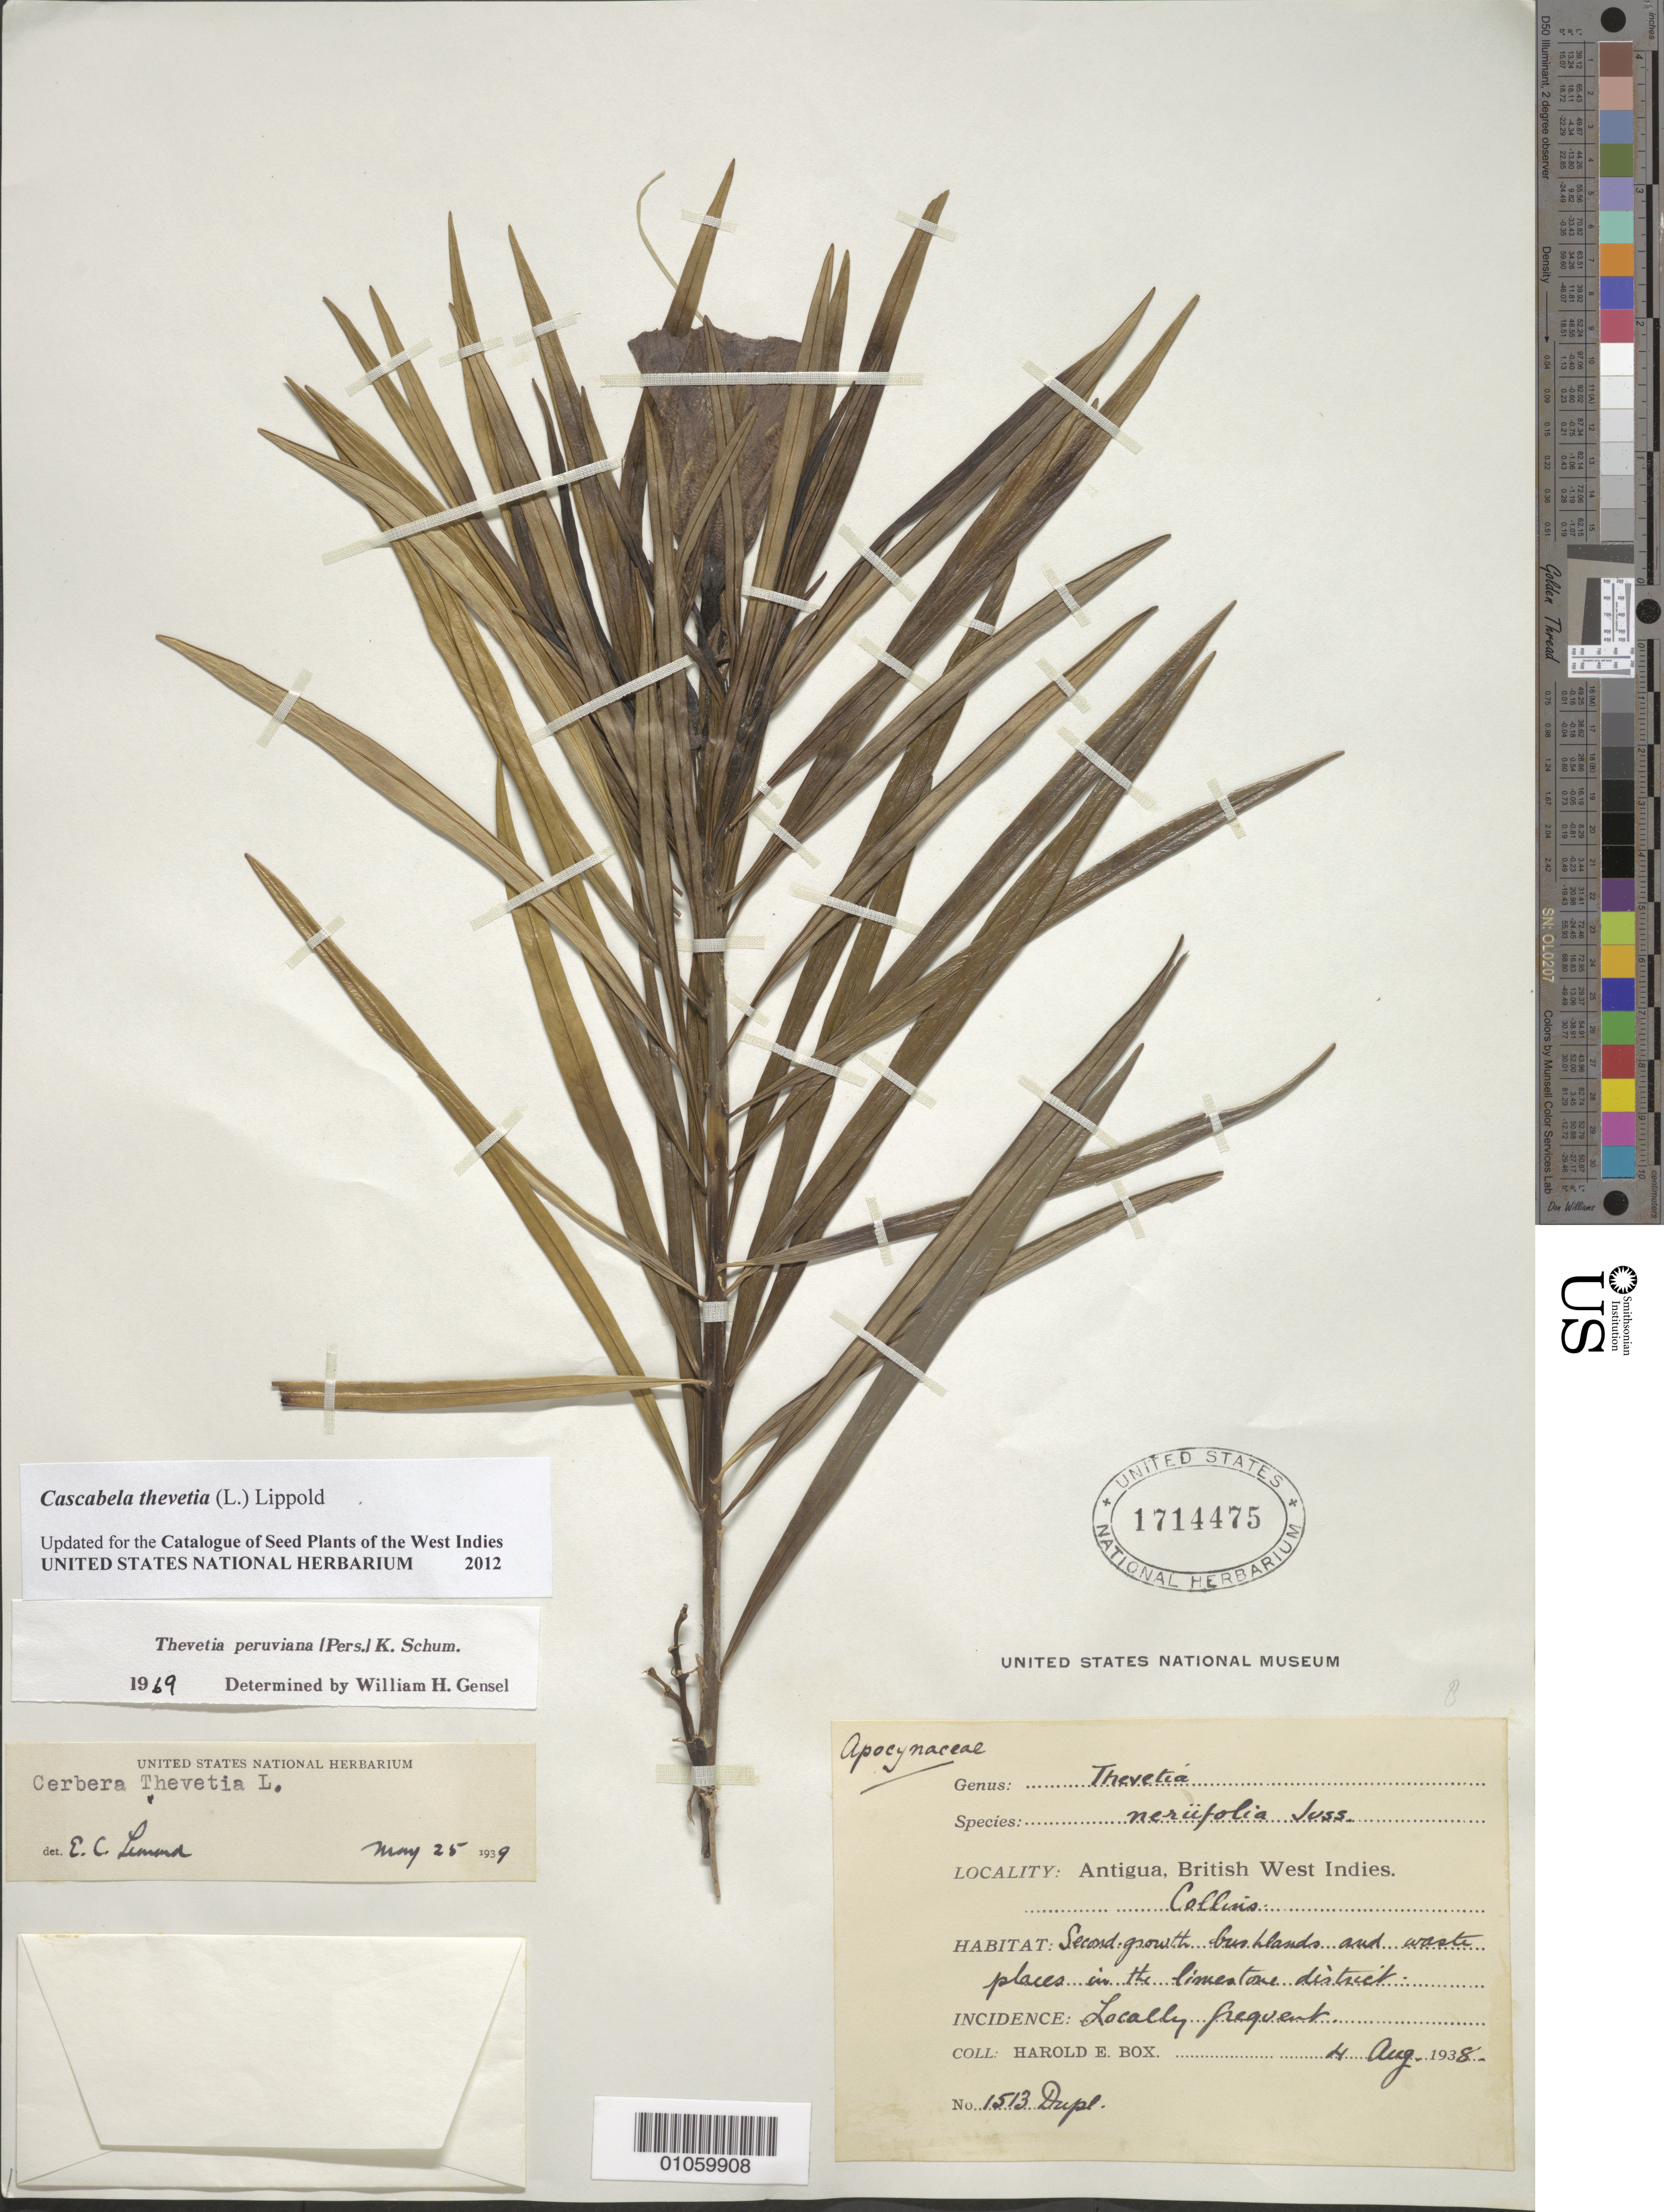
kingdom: Plantae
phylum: Tracheophyta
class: Magnoliopsida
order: Gentianales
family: Apocynaceae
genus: Cascabela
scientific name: Cascabela thevetia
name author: (L.) Lippold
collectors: H. E. Box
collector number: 1513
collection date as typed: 04 Aug 1938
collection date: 1938-08-04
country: Antigua and Barbuda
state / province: Saint Philip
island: Antigua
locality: Collins, in the limestone district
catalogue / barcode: US 1714475